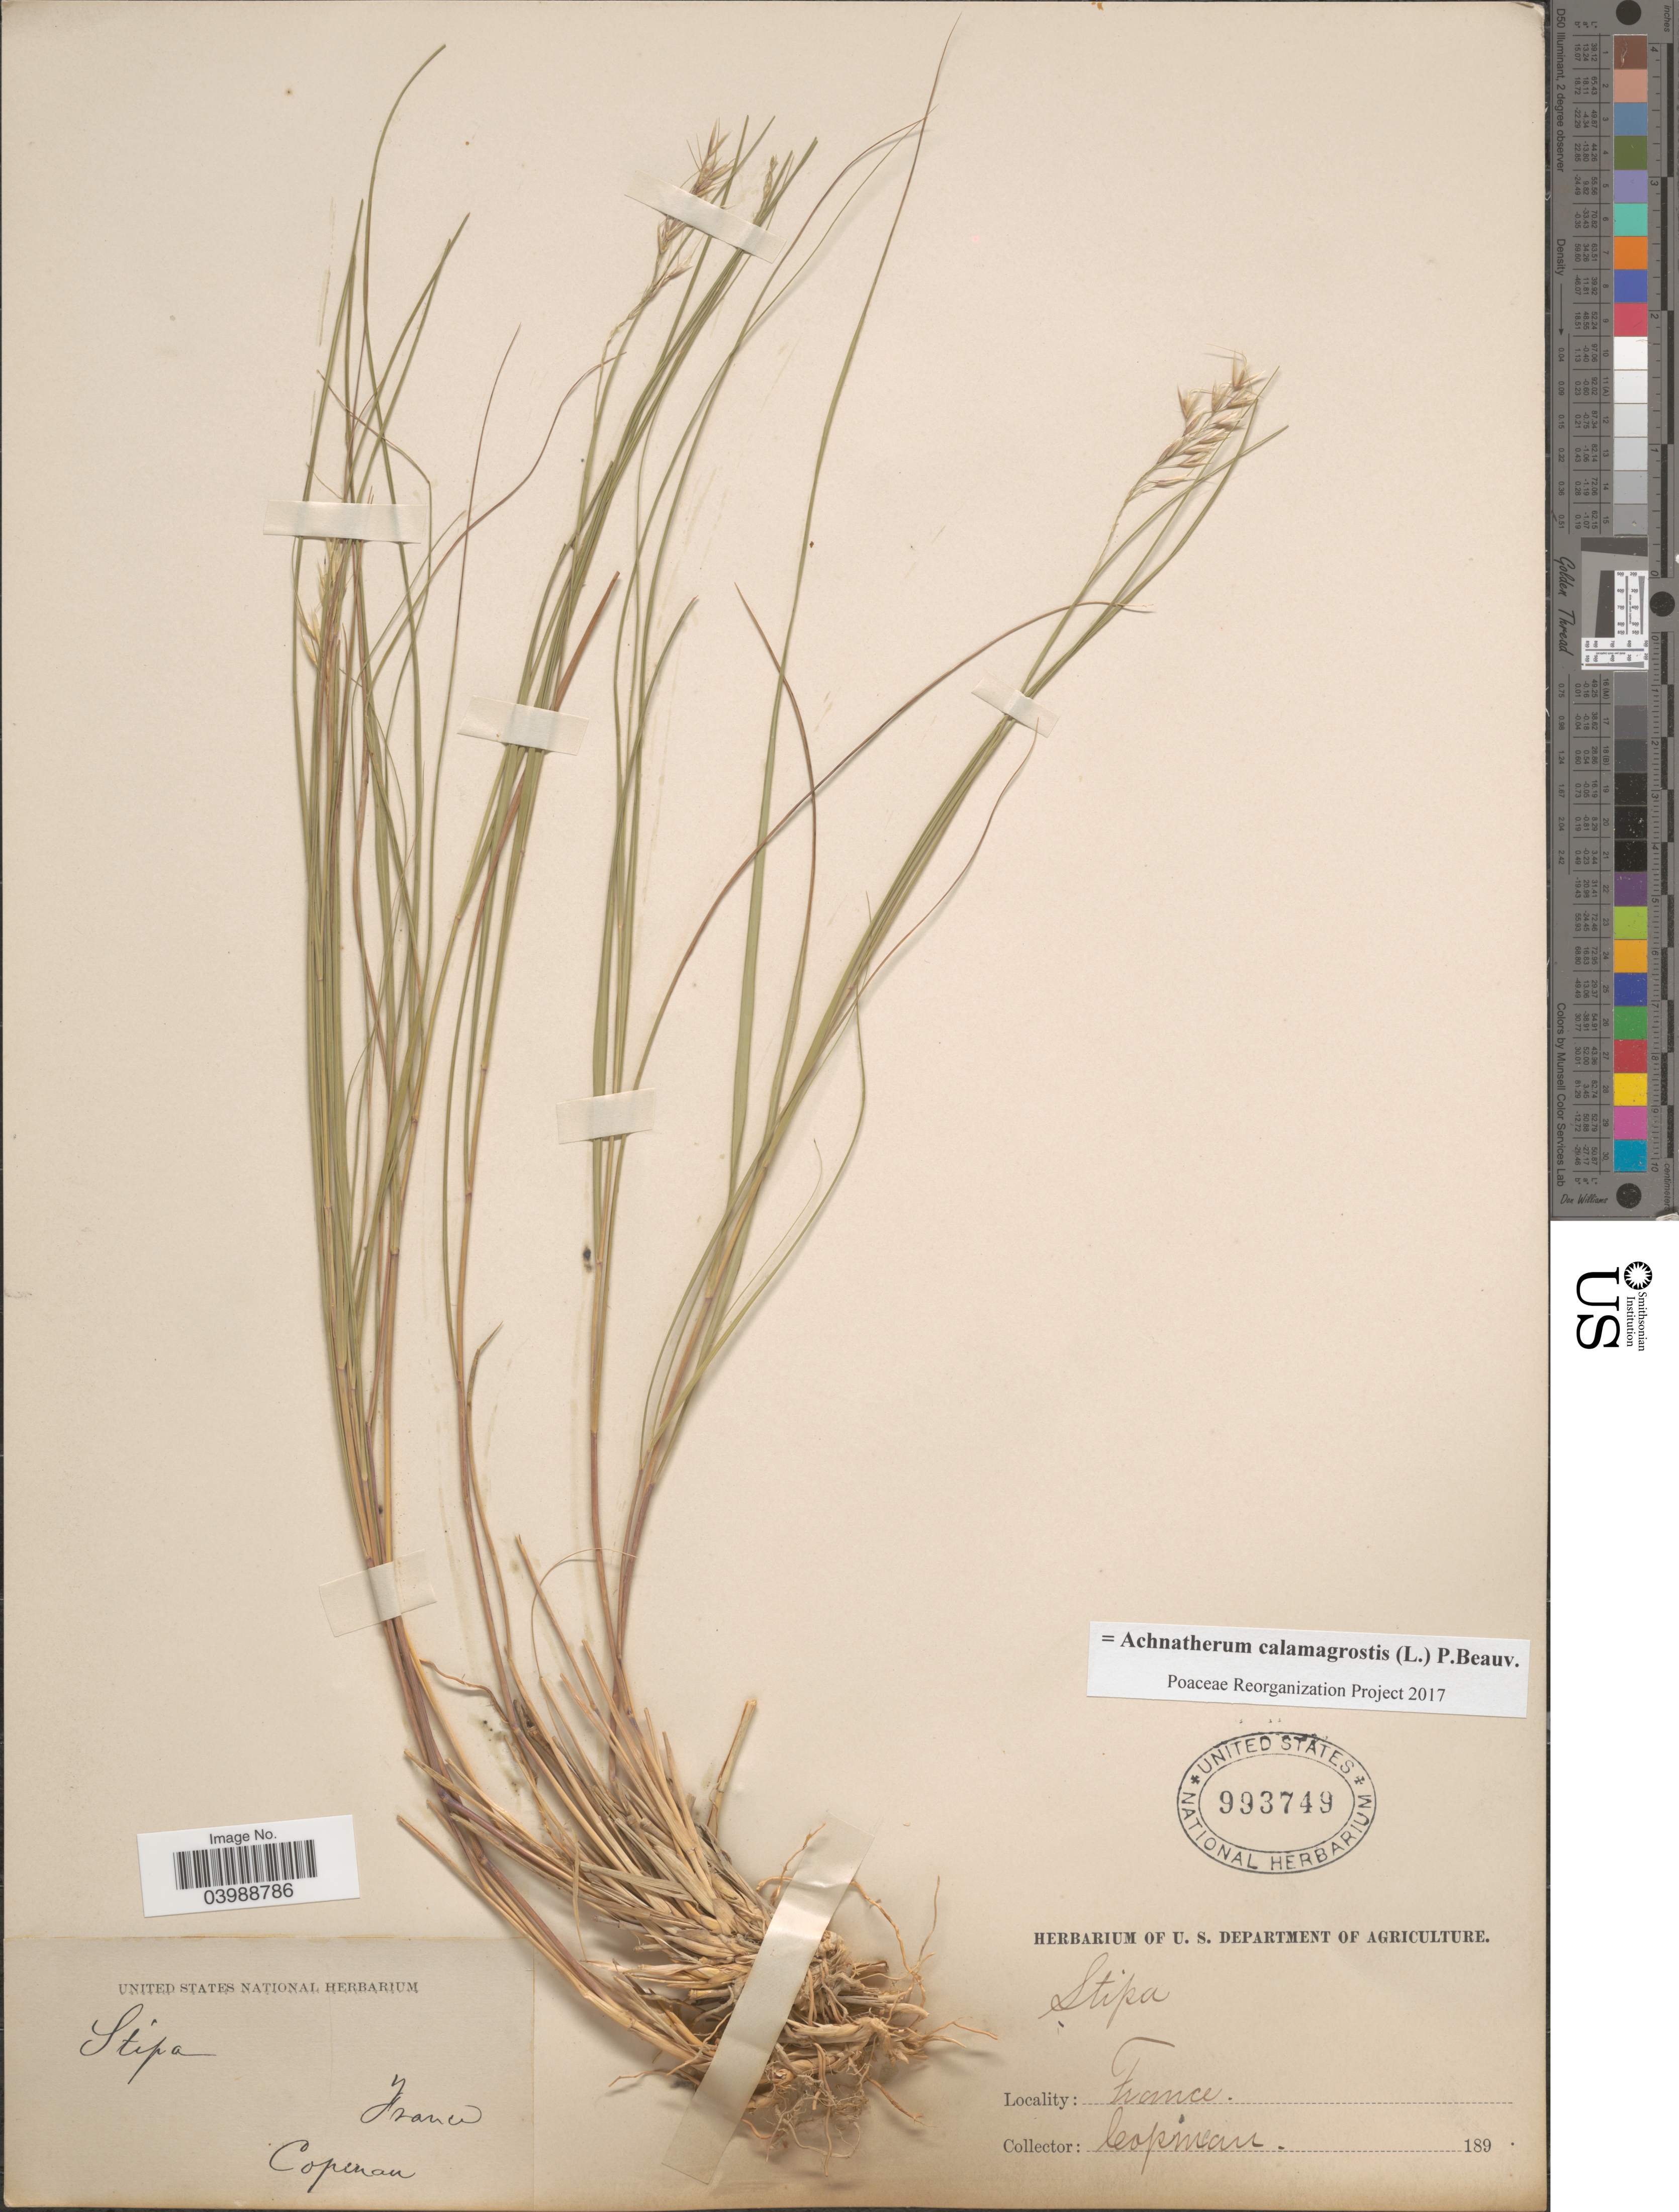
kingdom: Plantae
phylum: Tracheophyta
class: Liliopsida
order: Poales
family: Poaceae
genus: Achnatherum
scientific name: Achnatherum calamagrostis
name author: (L.) P. Beauv.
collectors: C. Copineau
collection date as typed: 189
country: France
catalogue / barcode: US 993749